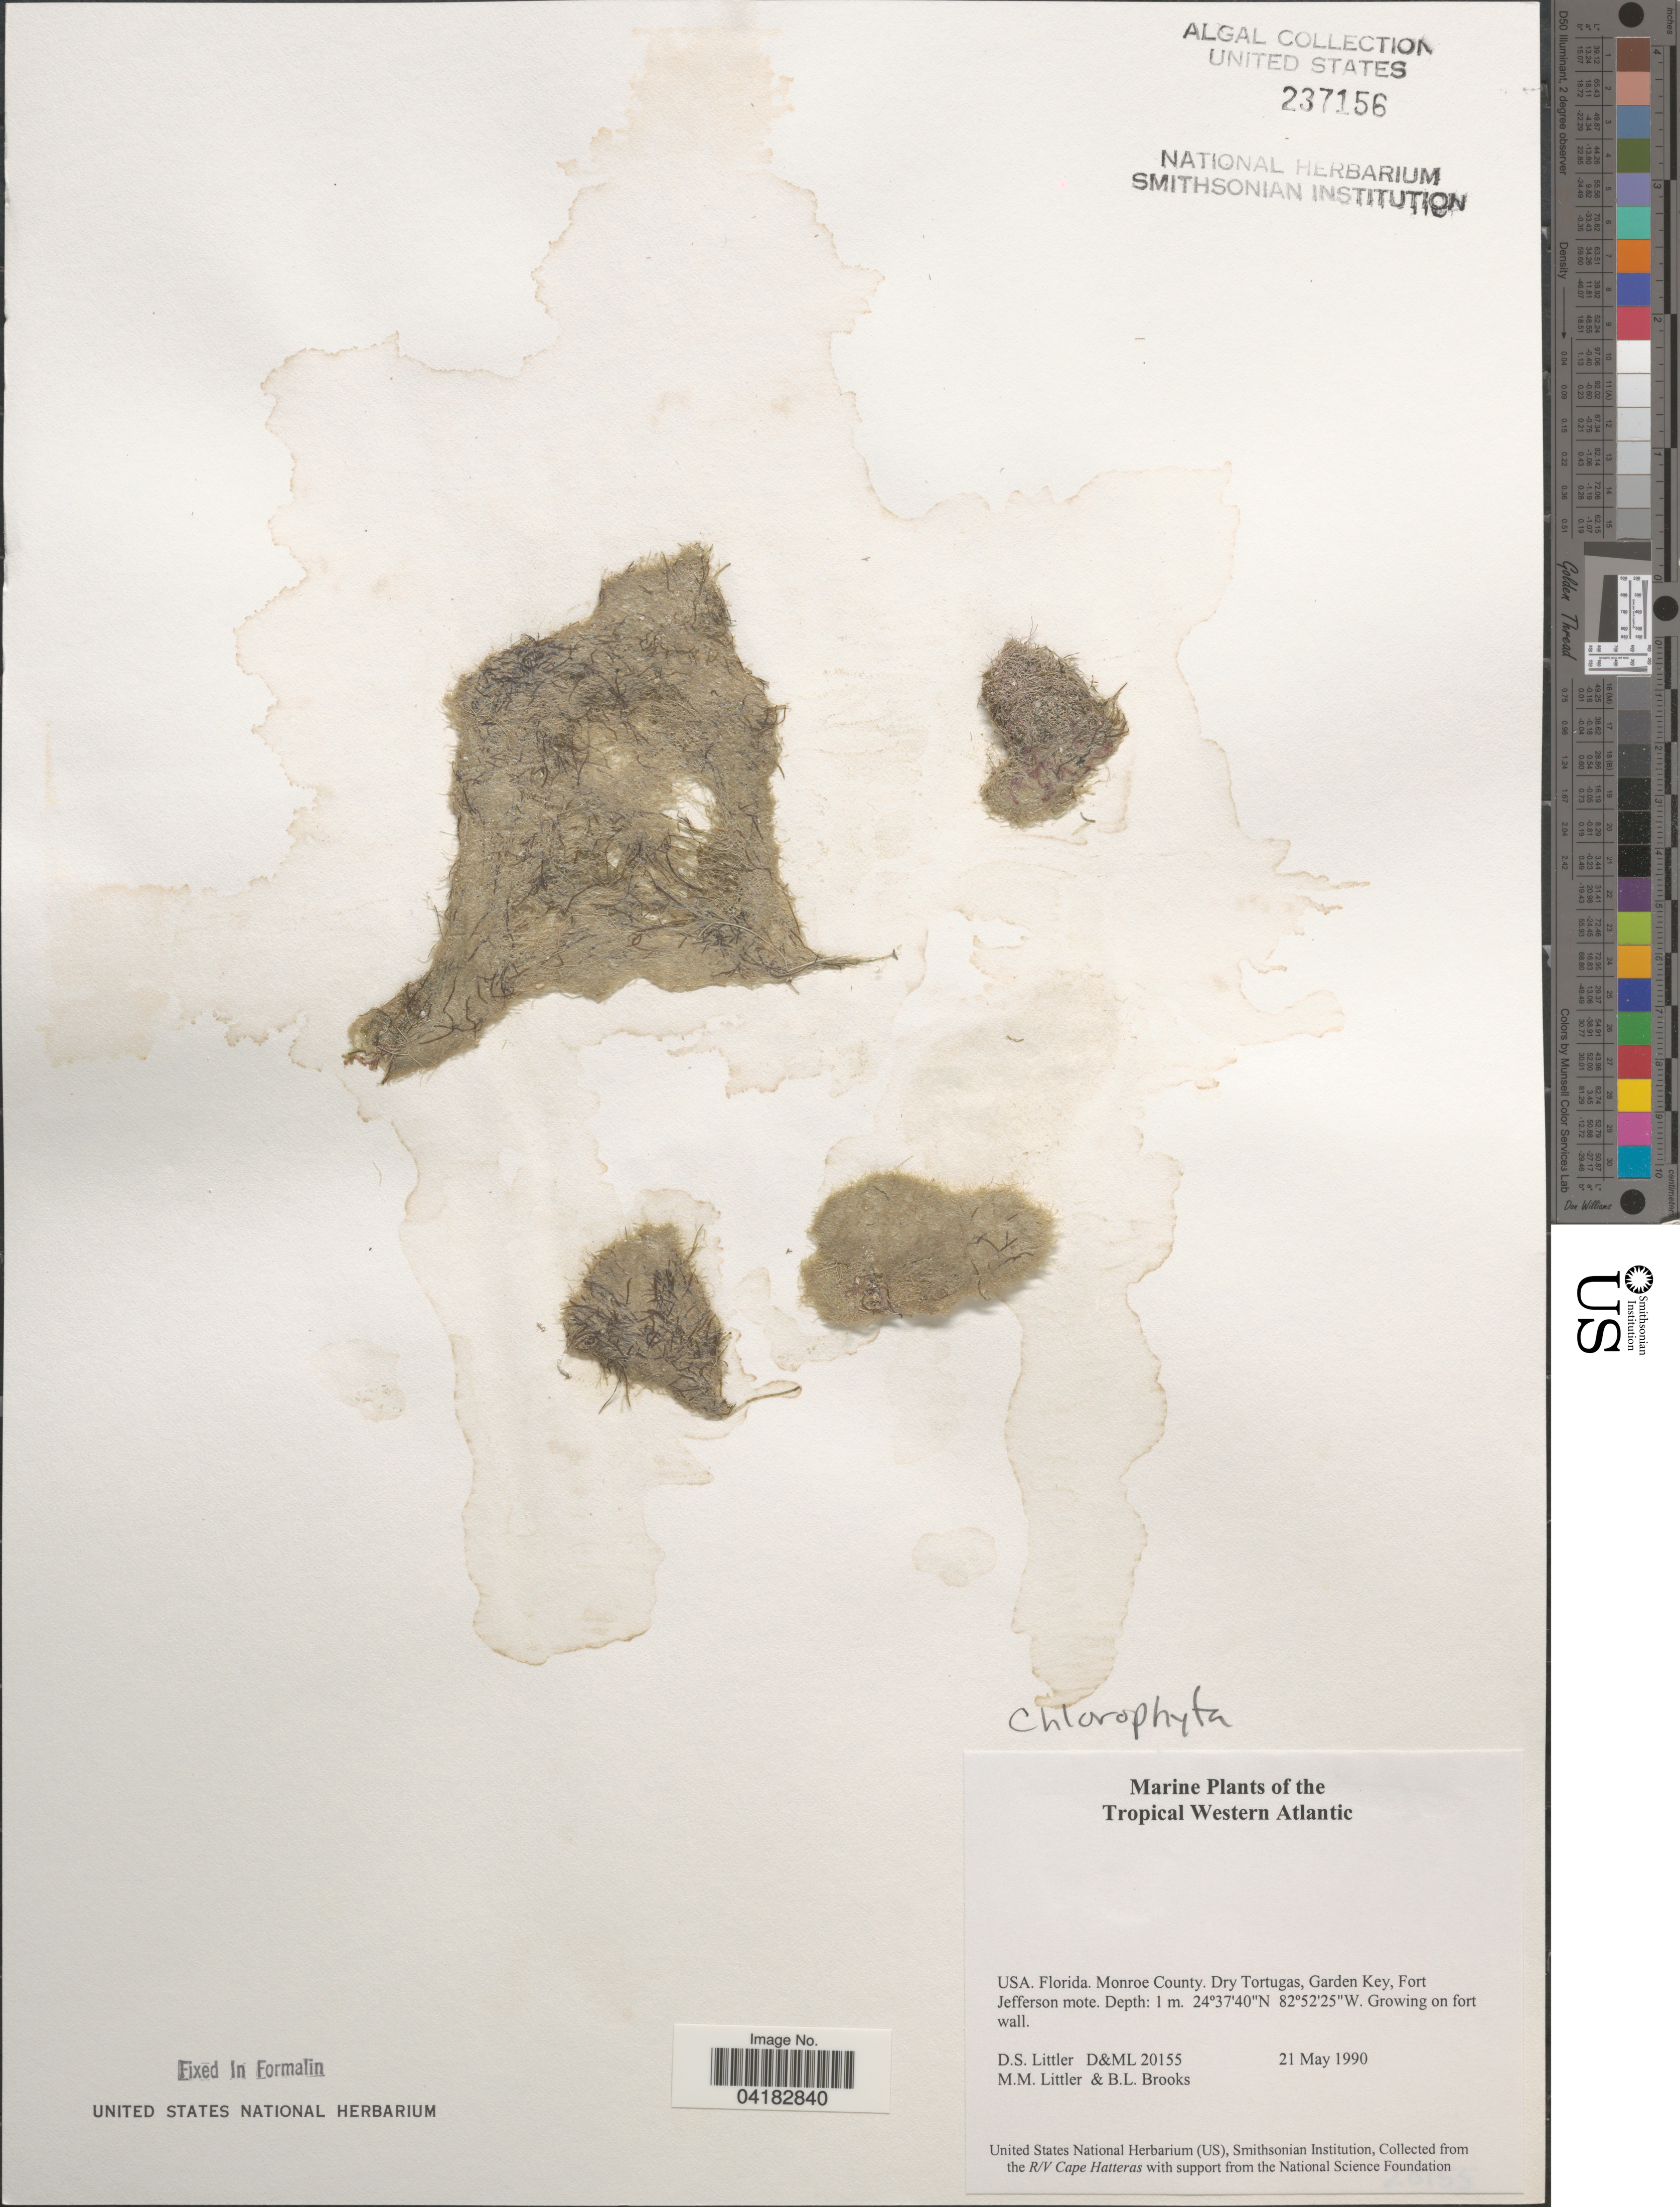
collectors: D. S. Littler & B. Brooks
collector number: D&ML20155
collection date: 1990-05-21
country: United States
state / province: Florida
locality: Monroe County. Dry Tortugas, Garden Key, Fort Jefferson mote.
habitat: Growing on fort wall.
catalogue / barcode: US 237156